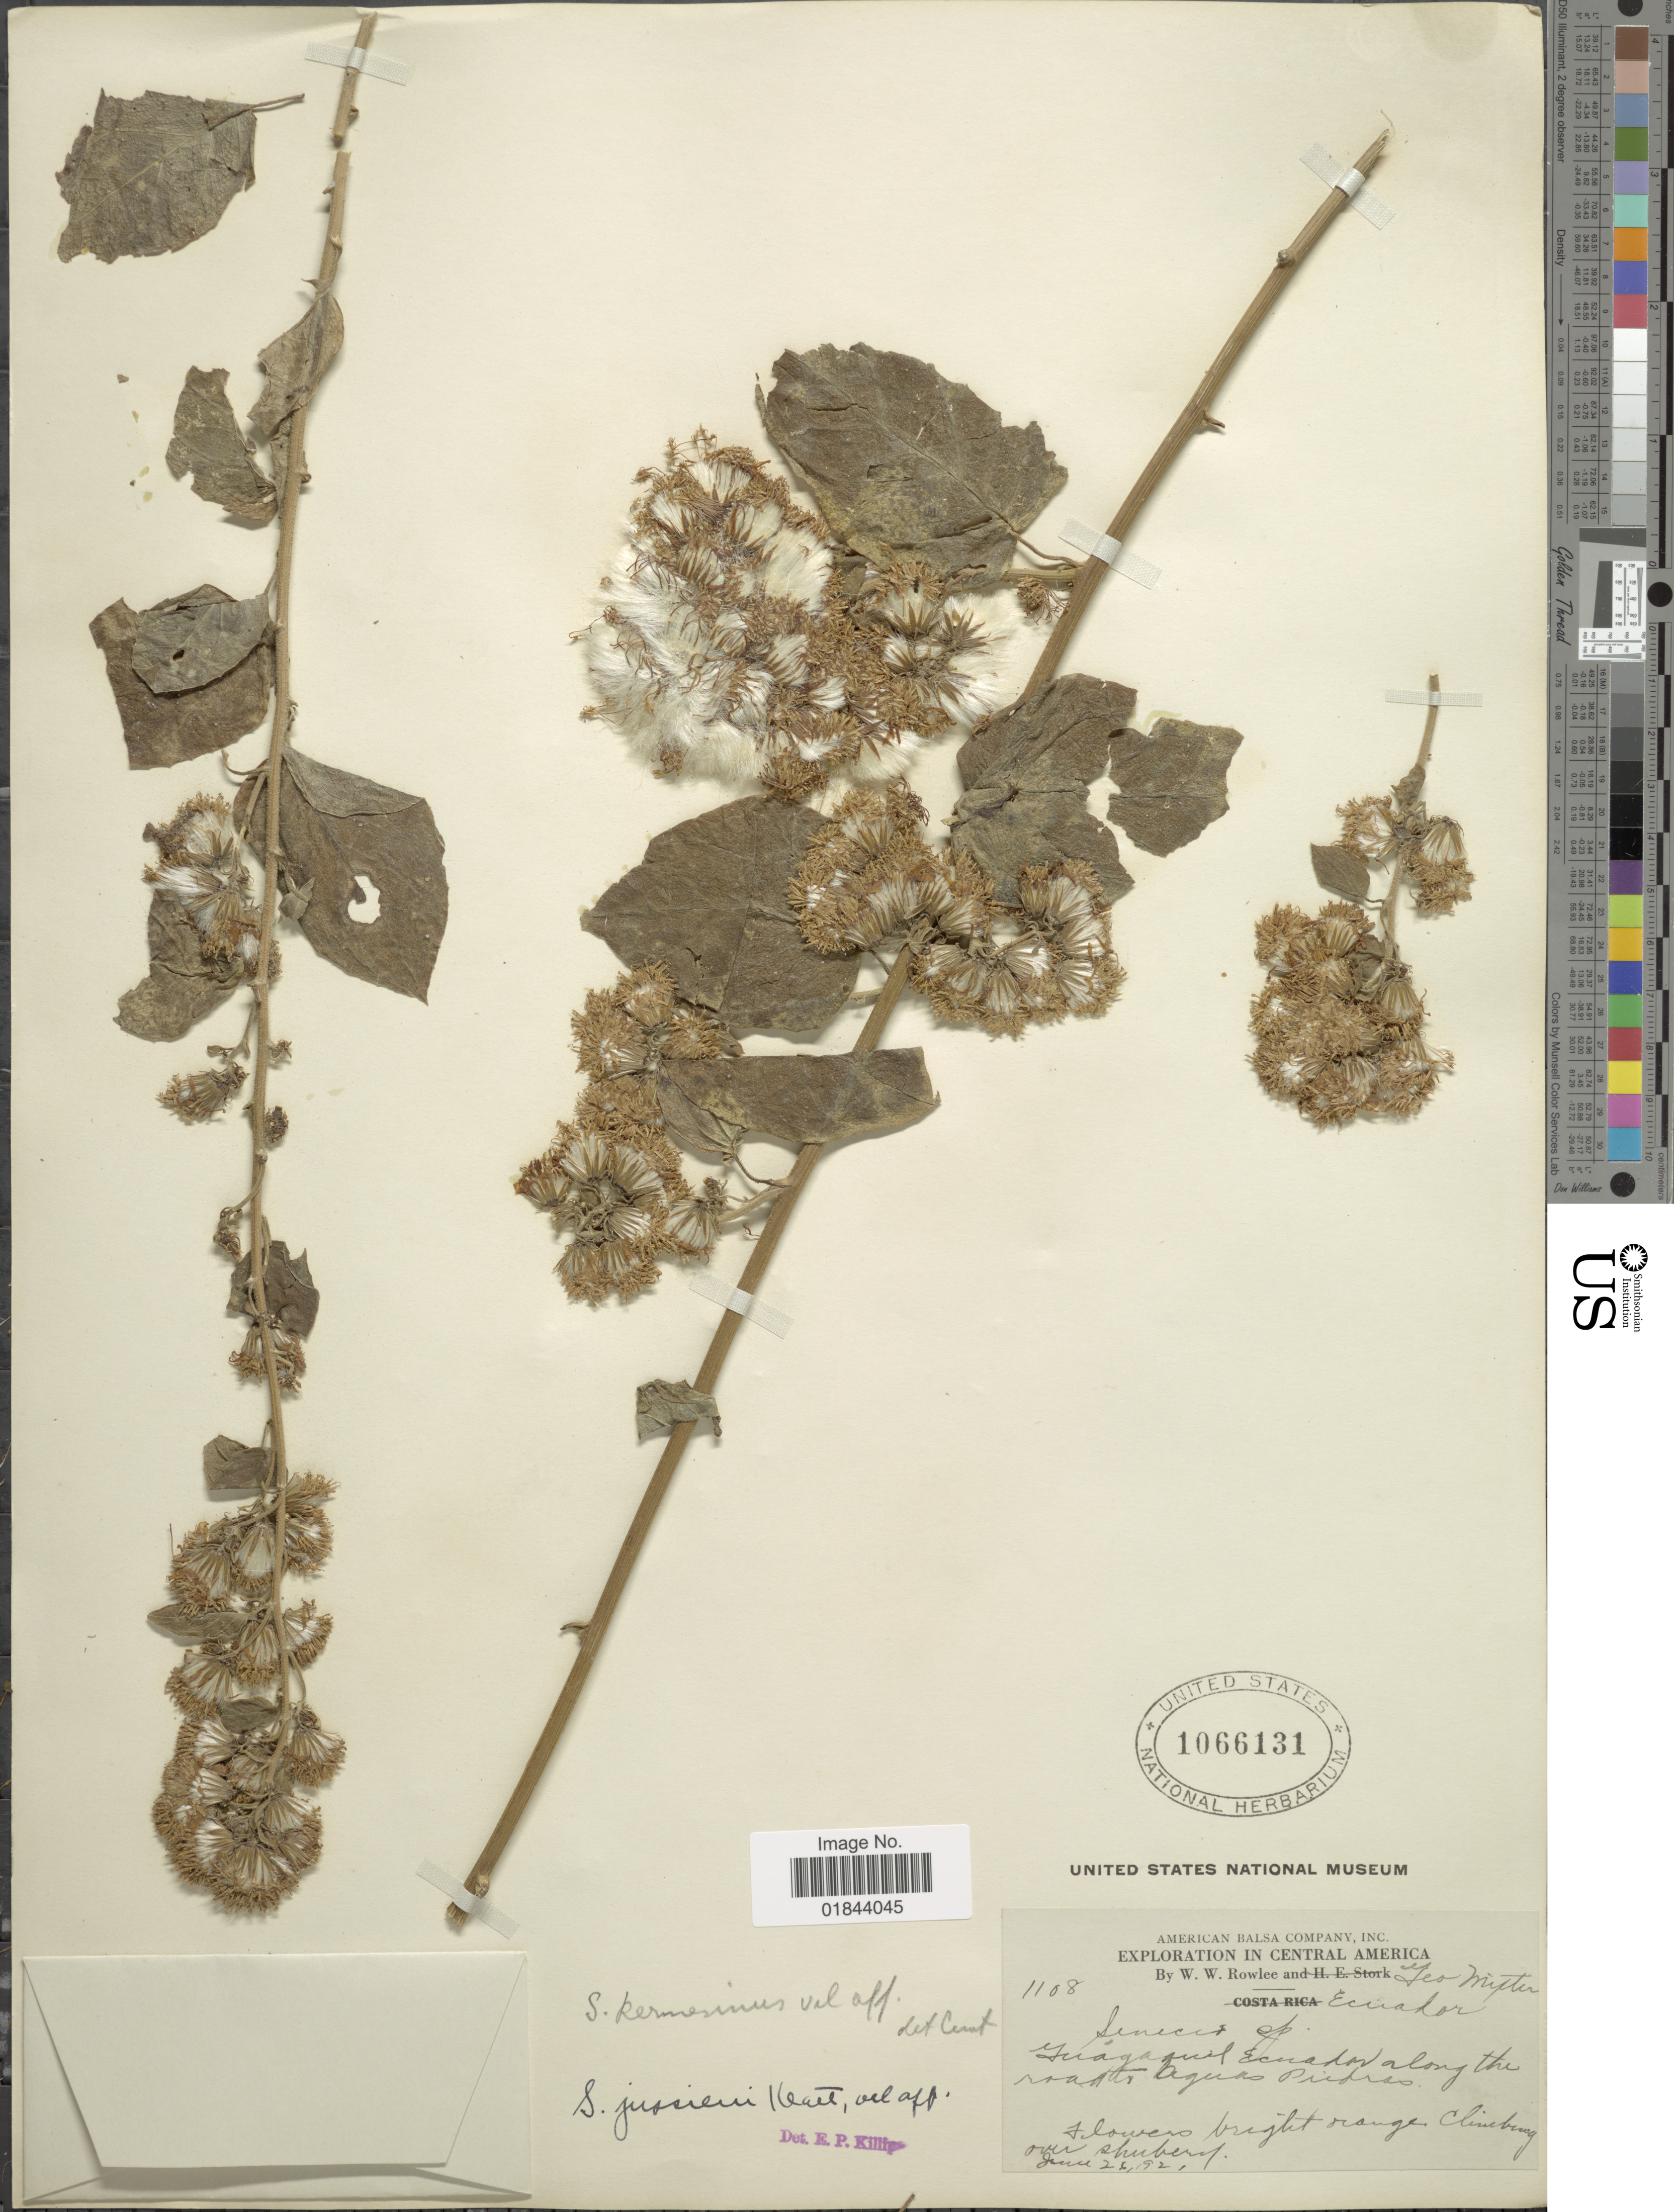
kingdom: Plantae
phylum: Tracheophyta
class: Magnoliopsida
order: Asterales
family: Asteraceae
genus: Pseudogynoxys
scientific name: Pseudogynoxys scabra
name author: (Benth.) Cuatrec.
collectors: W. W. Rowlee & G. Mixter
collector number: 1108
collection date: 1921-06-26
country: Ecuador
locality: Guayaquil Ecuador along the road to Aguas Piedras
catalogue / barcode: US 1066131